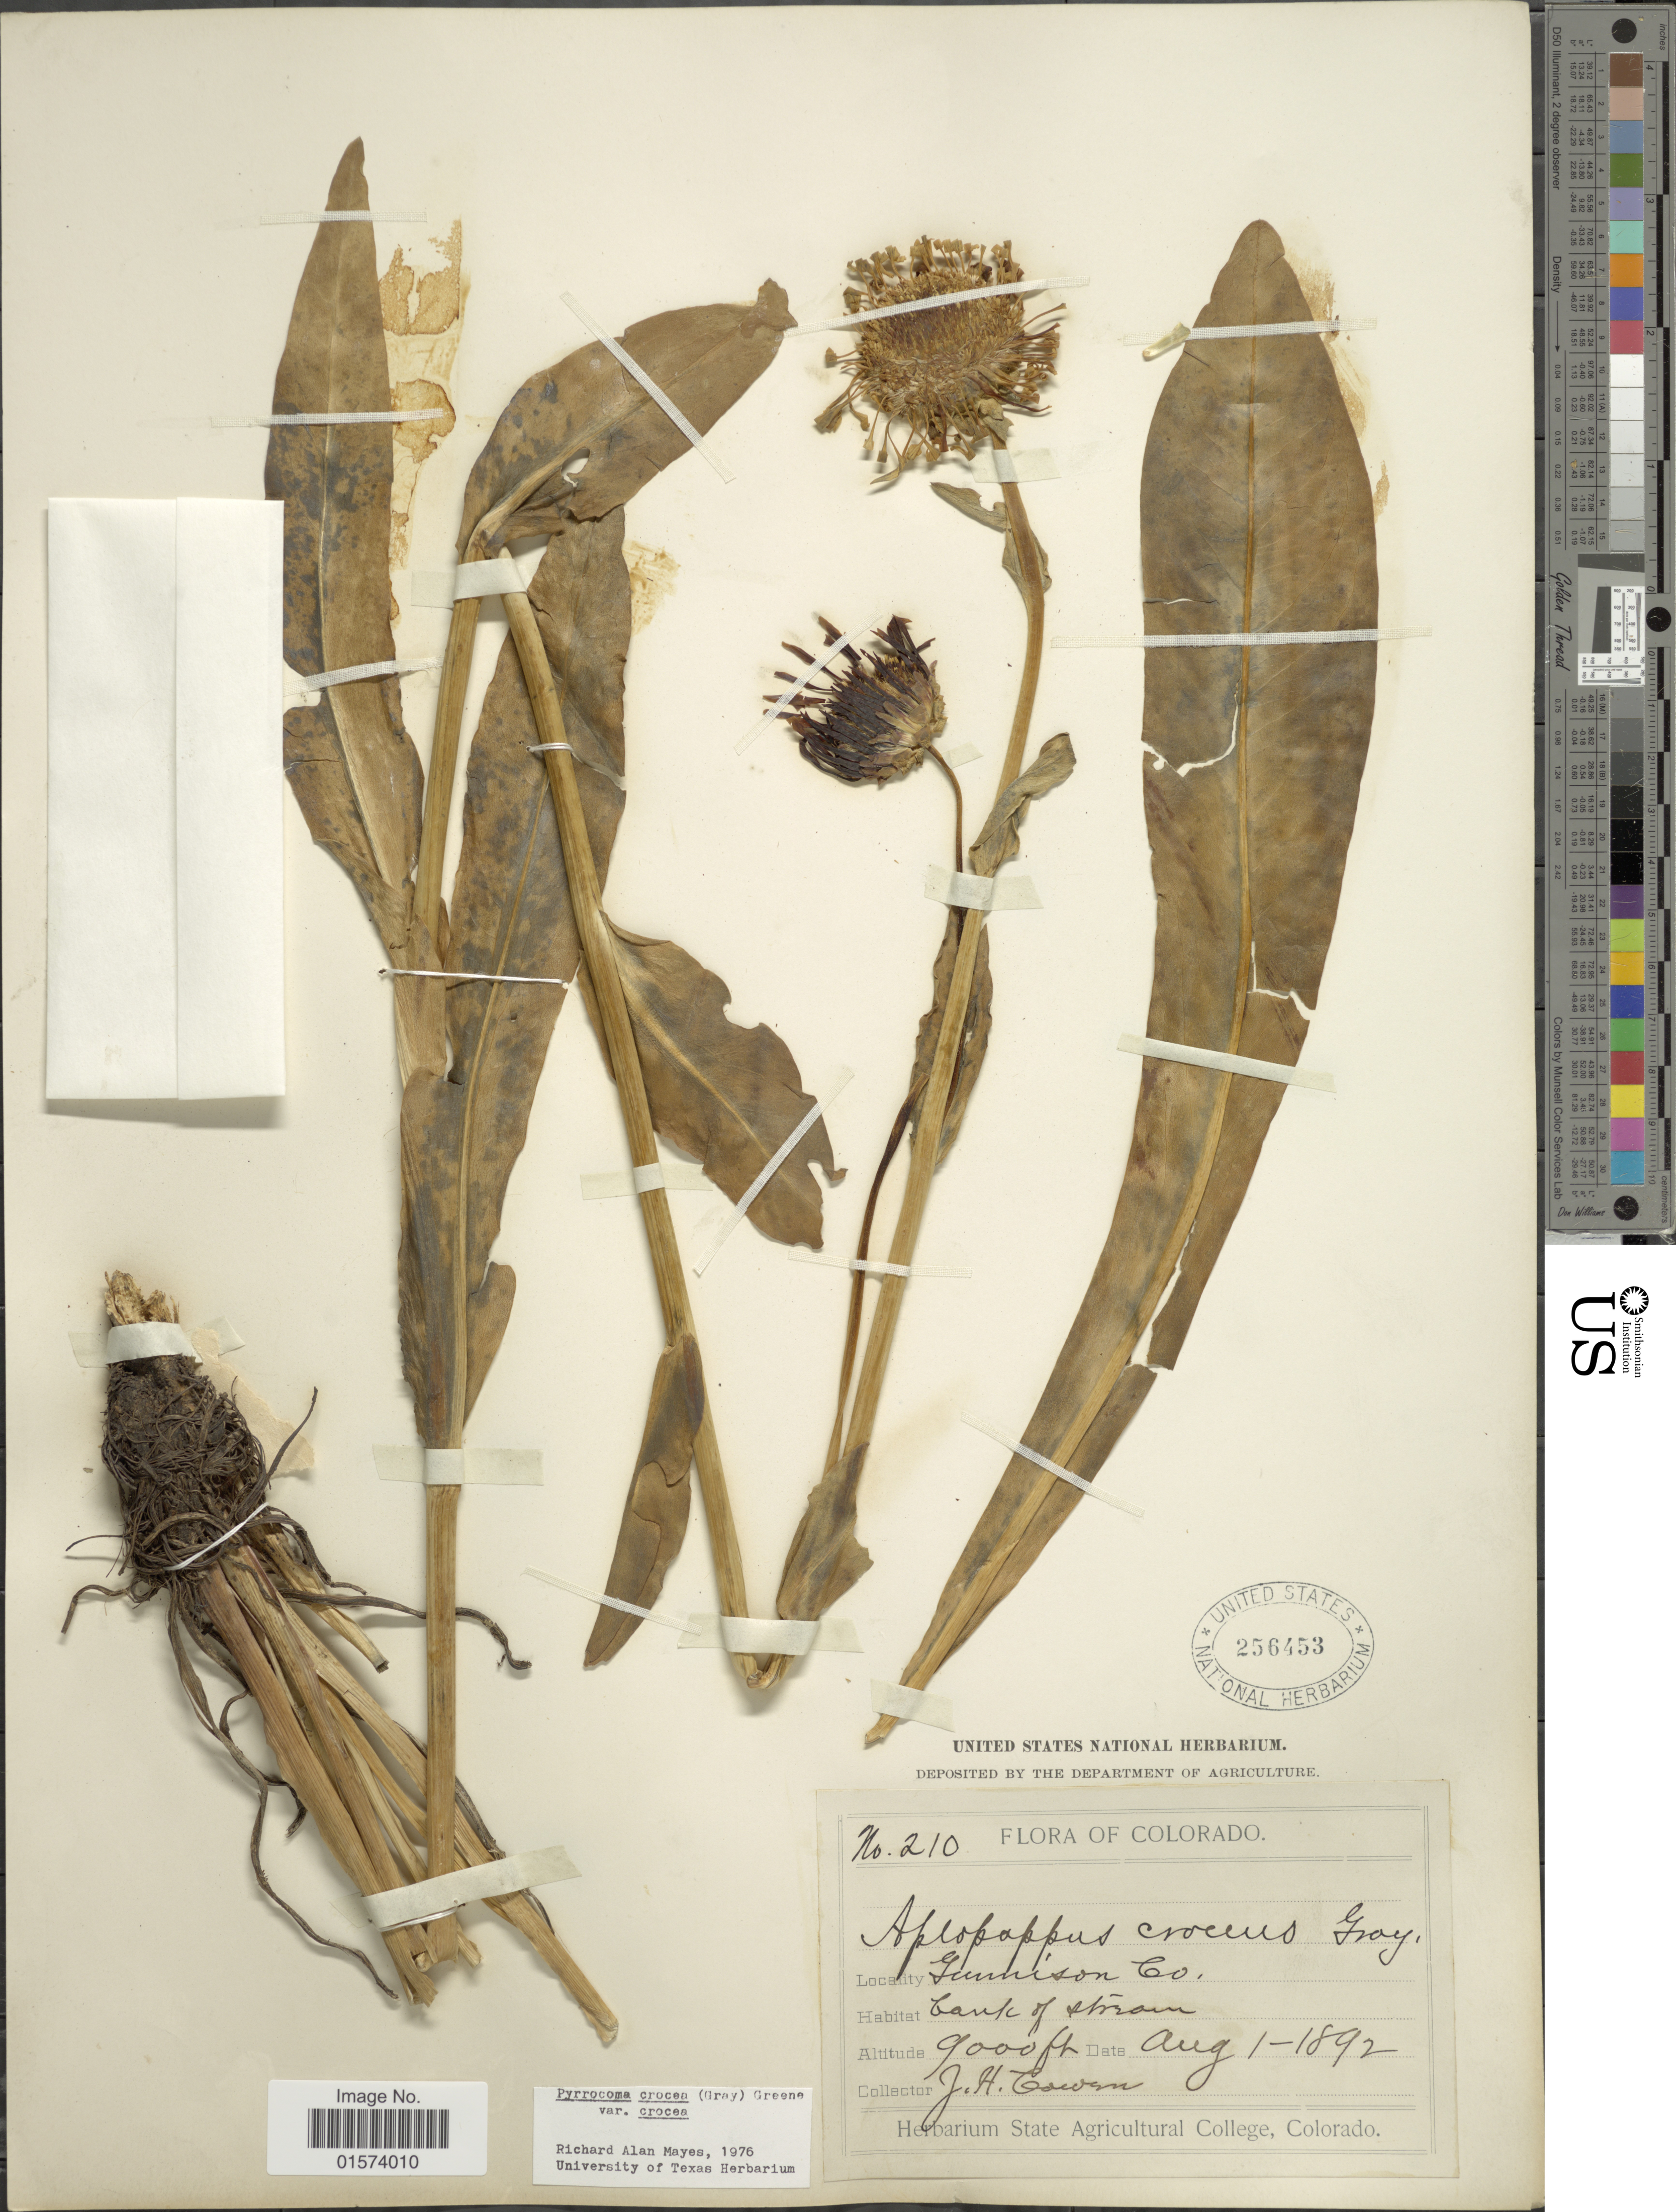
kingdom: Plantae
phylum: Tracheophyta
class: Magnoliopsida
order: Asterales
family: Asteraceae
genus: Pyrrocoma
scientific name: Pyrrocoma crocea var. crocea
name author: (A. Gray) Greene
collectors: J. H. Cowan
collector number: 210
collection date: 1892-08-01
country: United States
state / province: Colorado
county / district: Gunnison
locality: Gunnison Co., bank of stream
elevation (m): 2743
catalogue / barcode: US 256453